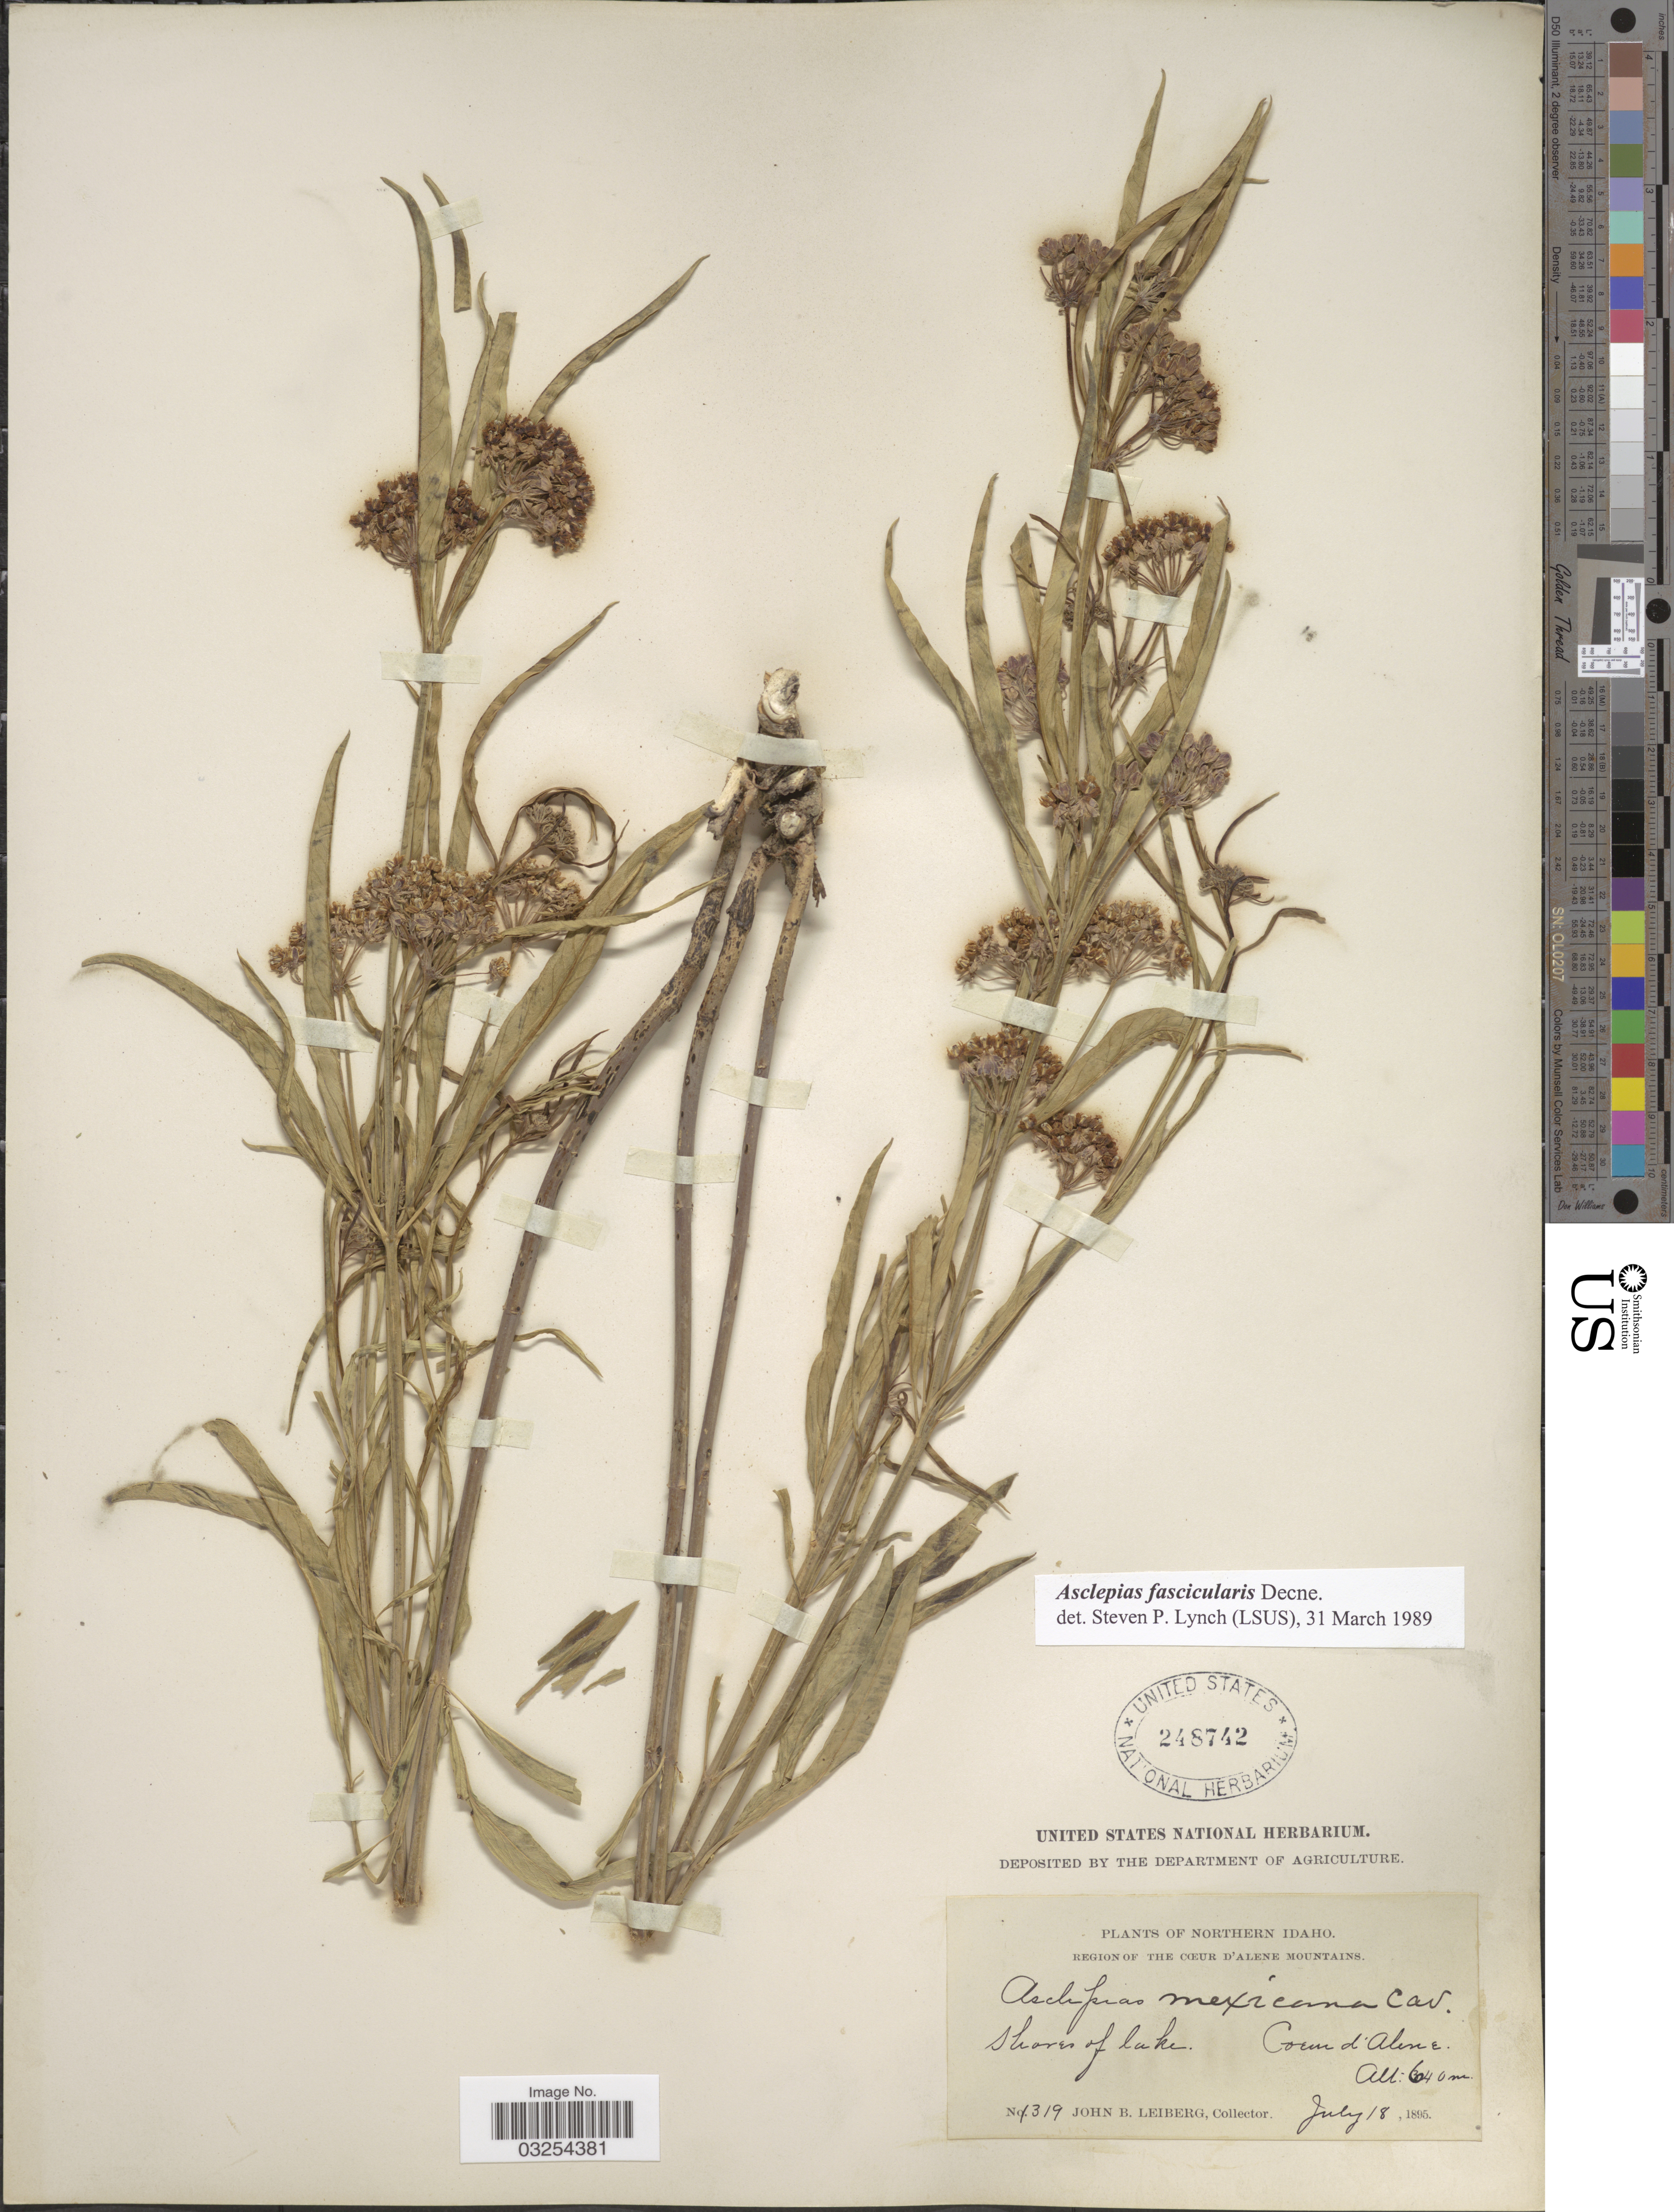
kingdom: Plantae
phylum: Tracheophyta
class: Magnoliopsida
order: Gentianales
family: Apocynaceae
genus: Asclepias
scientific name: Asclepias fascicularis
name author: Decne.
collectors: J. B. Leiberg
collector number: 1319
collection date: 1895-07-18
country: United States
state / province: Idaho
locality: Northern Idaho. Region of the Coeur d'Alene Mountains. Shores of lake Coeur d'Alene.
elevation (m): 640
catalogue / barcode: US 248742